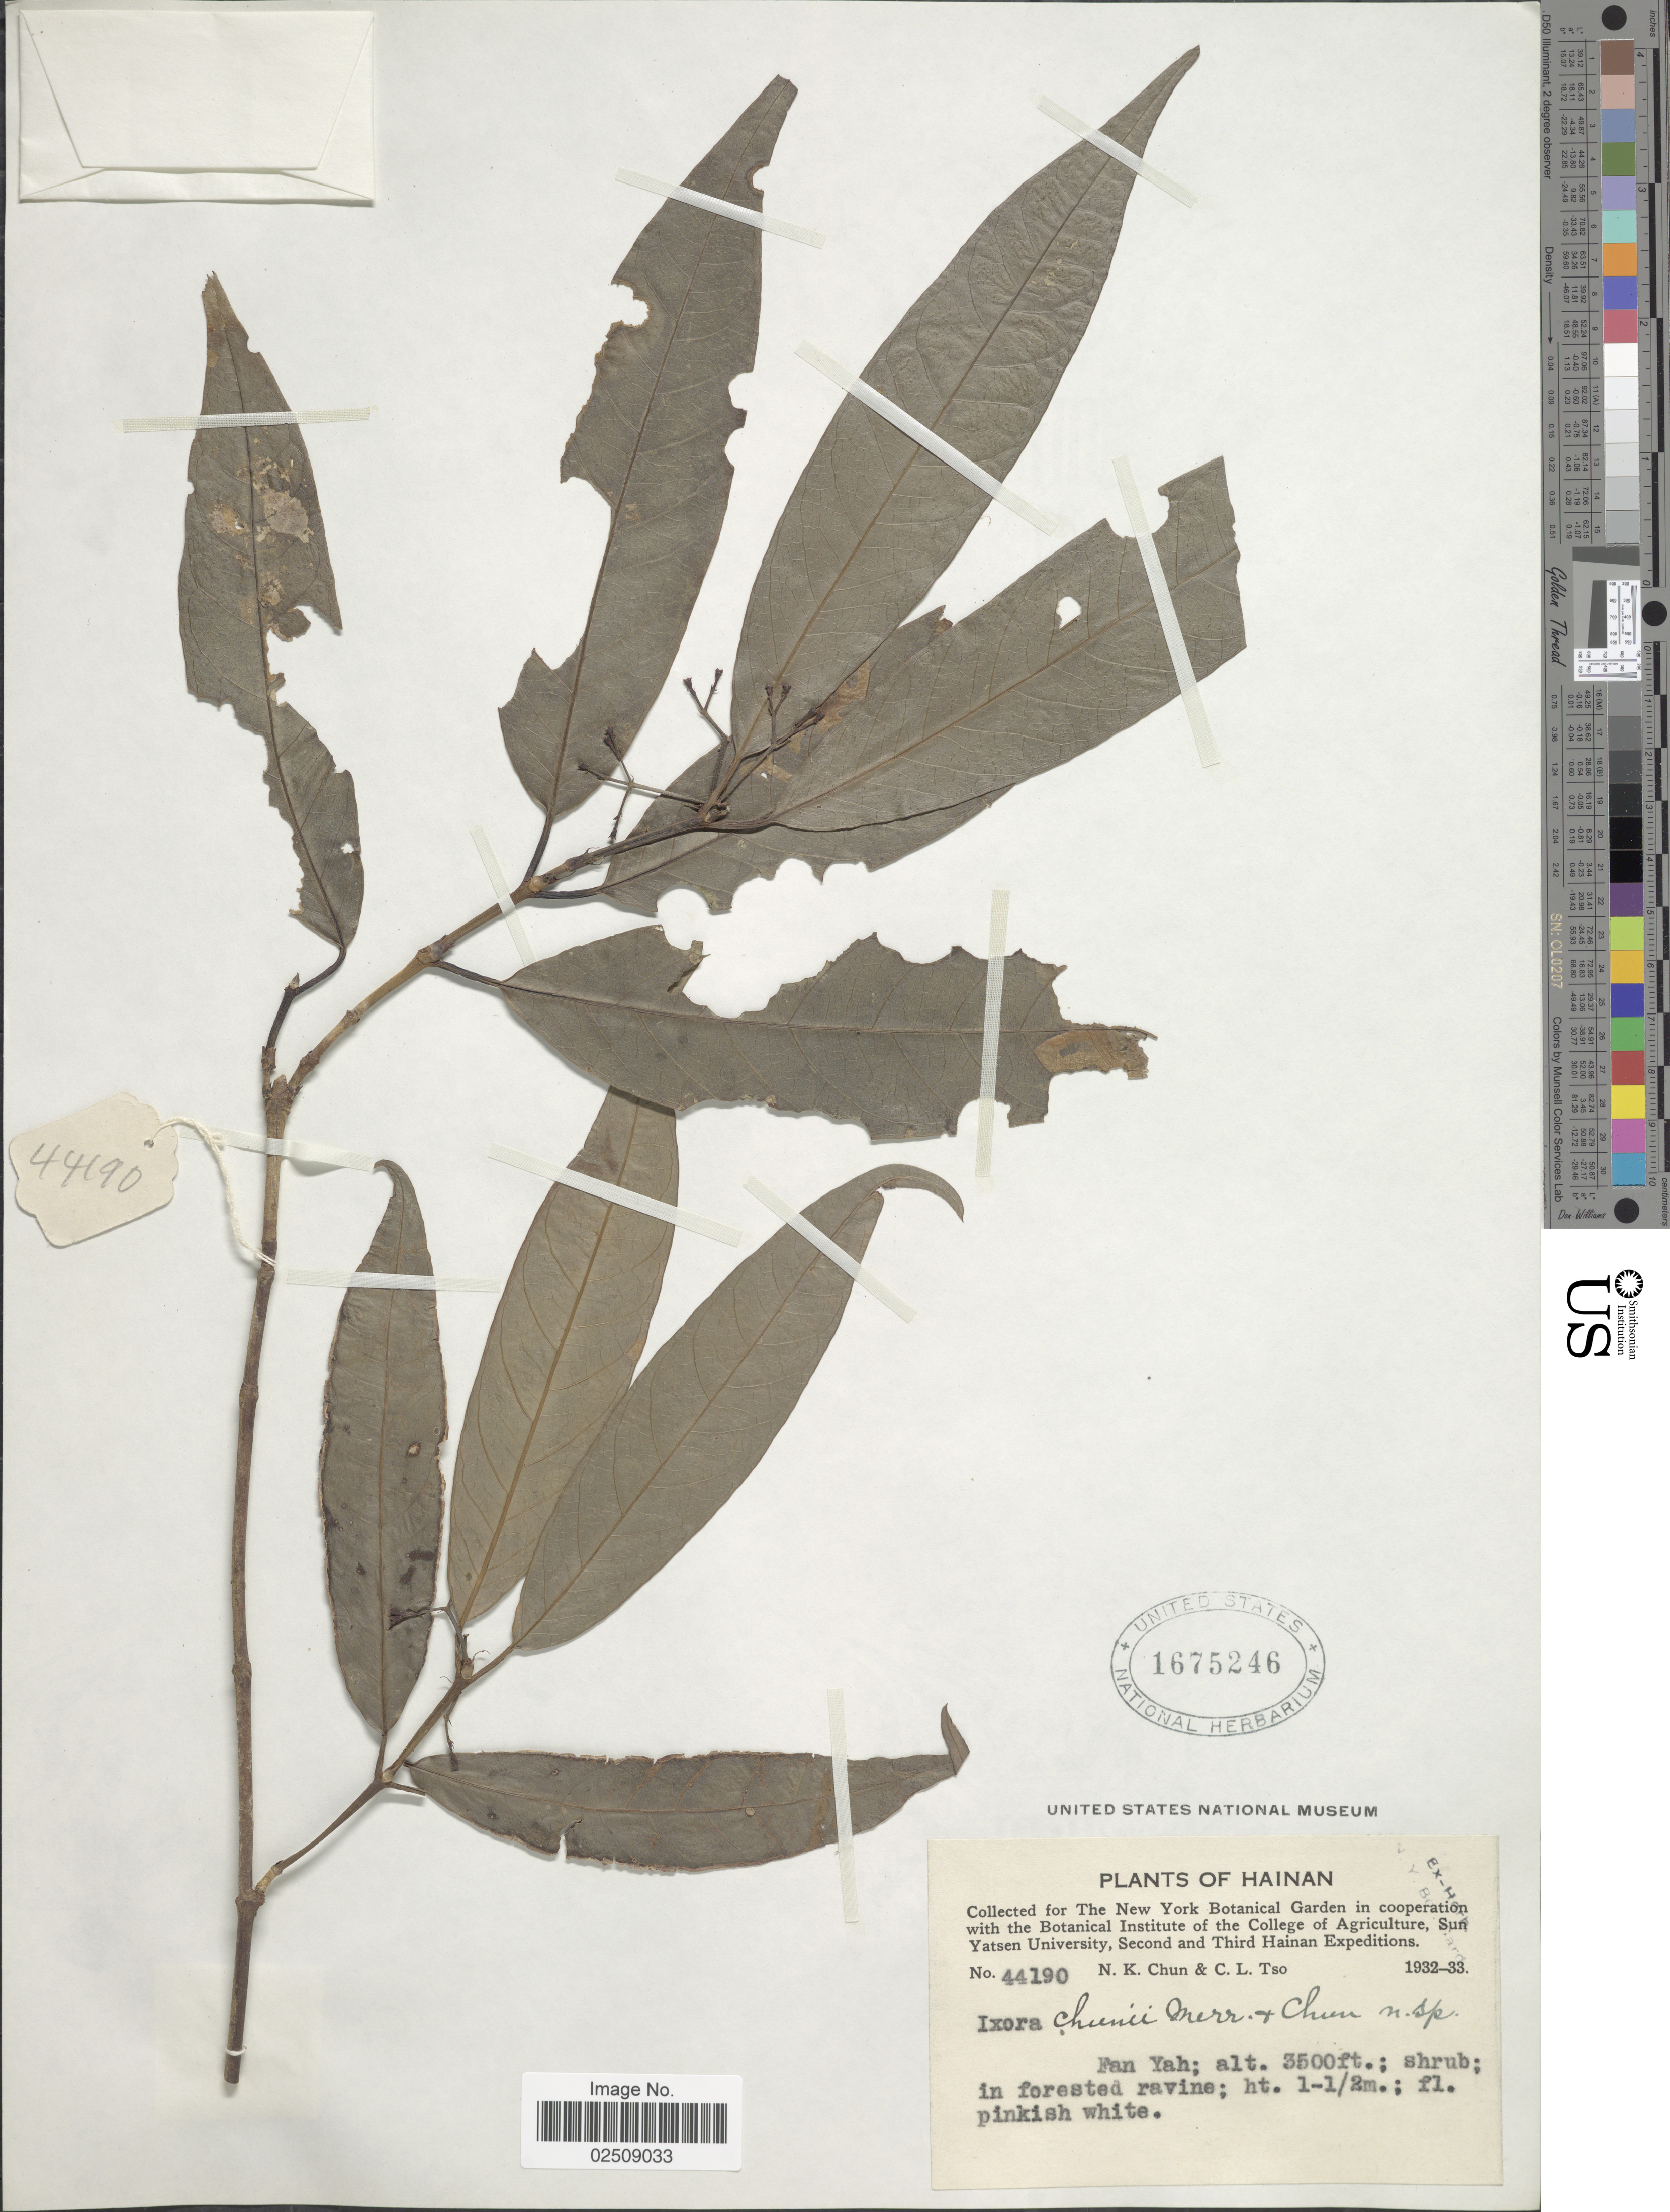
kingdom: Plantae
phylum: Tracheophyta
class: Magnoliopsida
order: Gentianales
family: Rubiaceae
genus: Ixora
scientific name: Ixora chunii Merr. & Chun sp. nov. ined.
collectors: N. K. Chun & C. Tso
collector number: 44190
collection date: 1932/1933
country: China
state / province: Hainan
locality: Fan Yah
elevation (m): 1067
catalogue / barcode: US 1675246